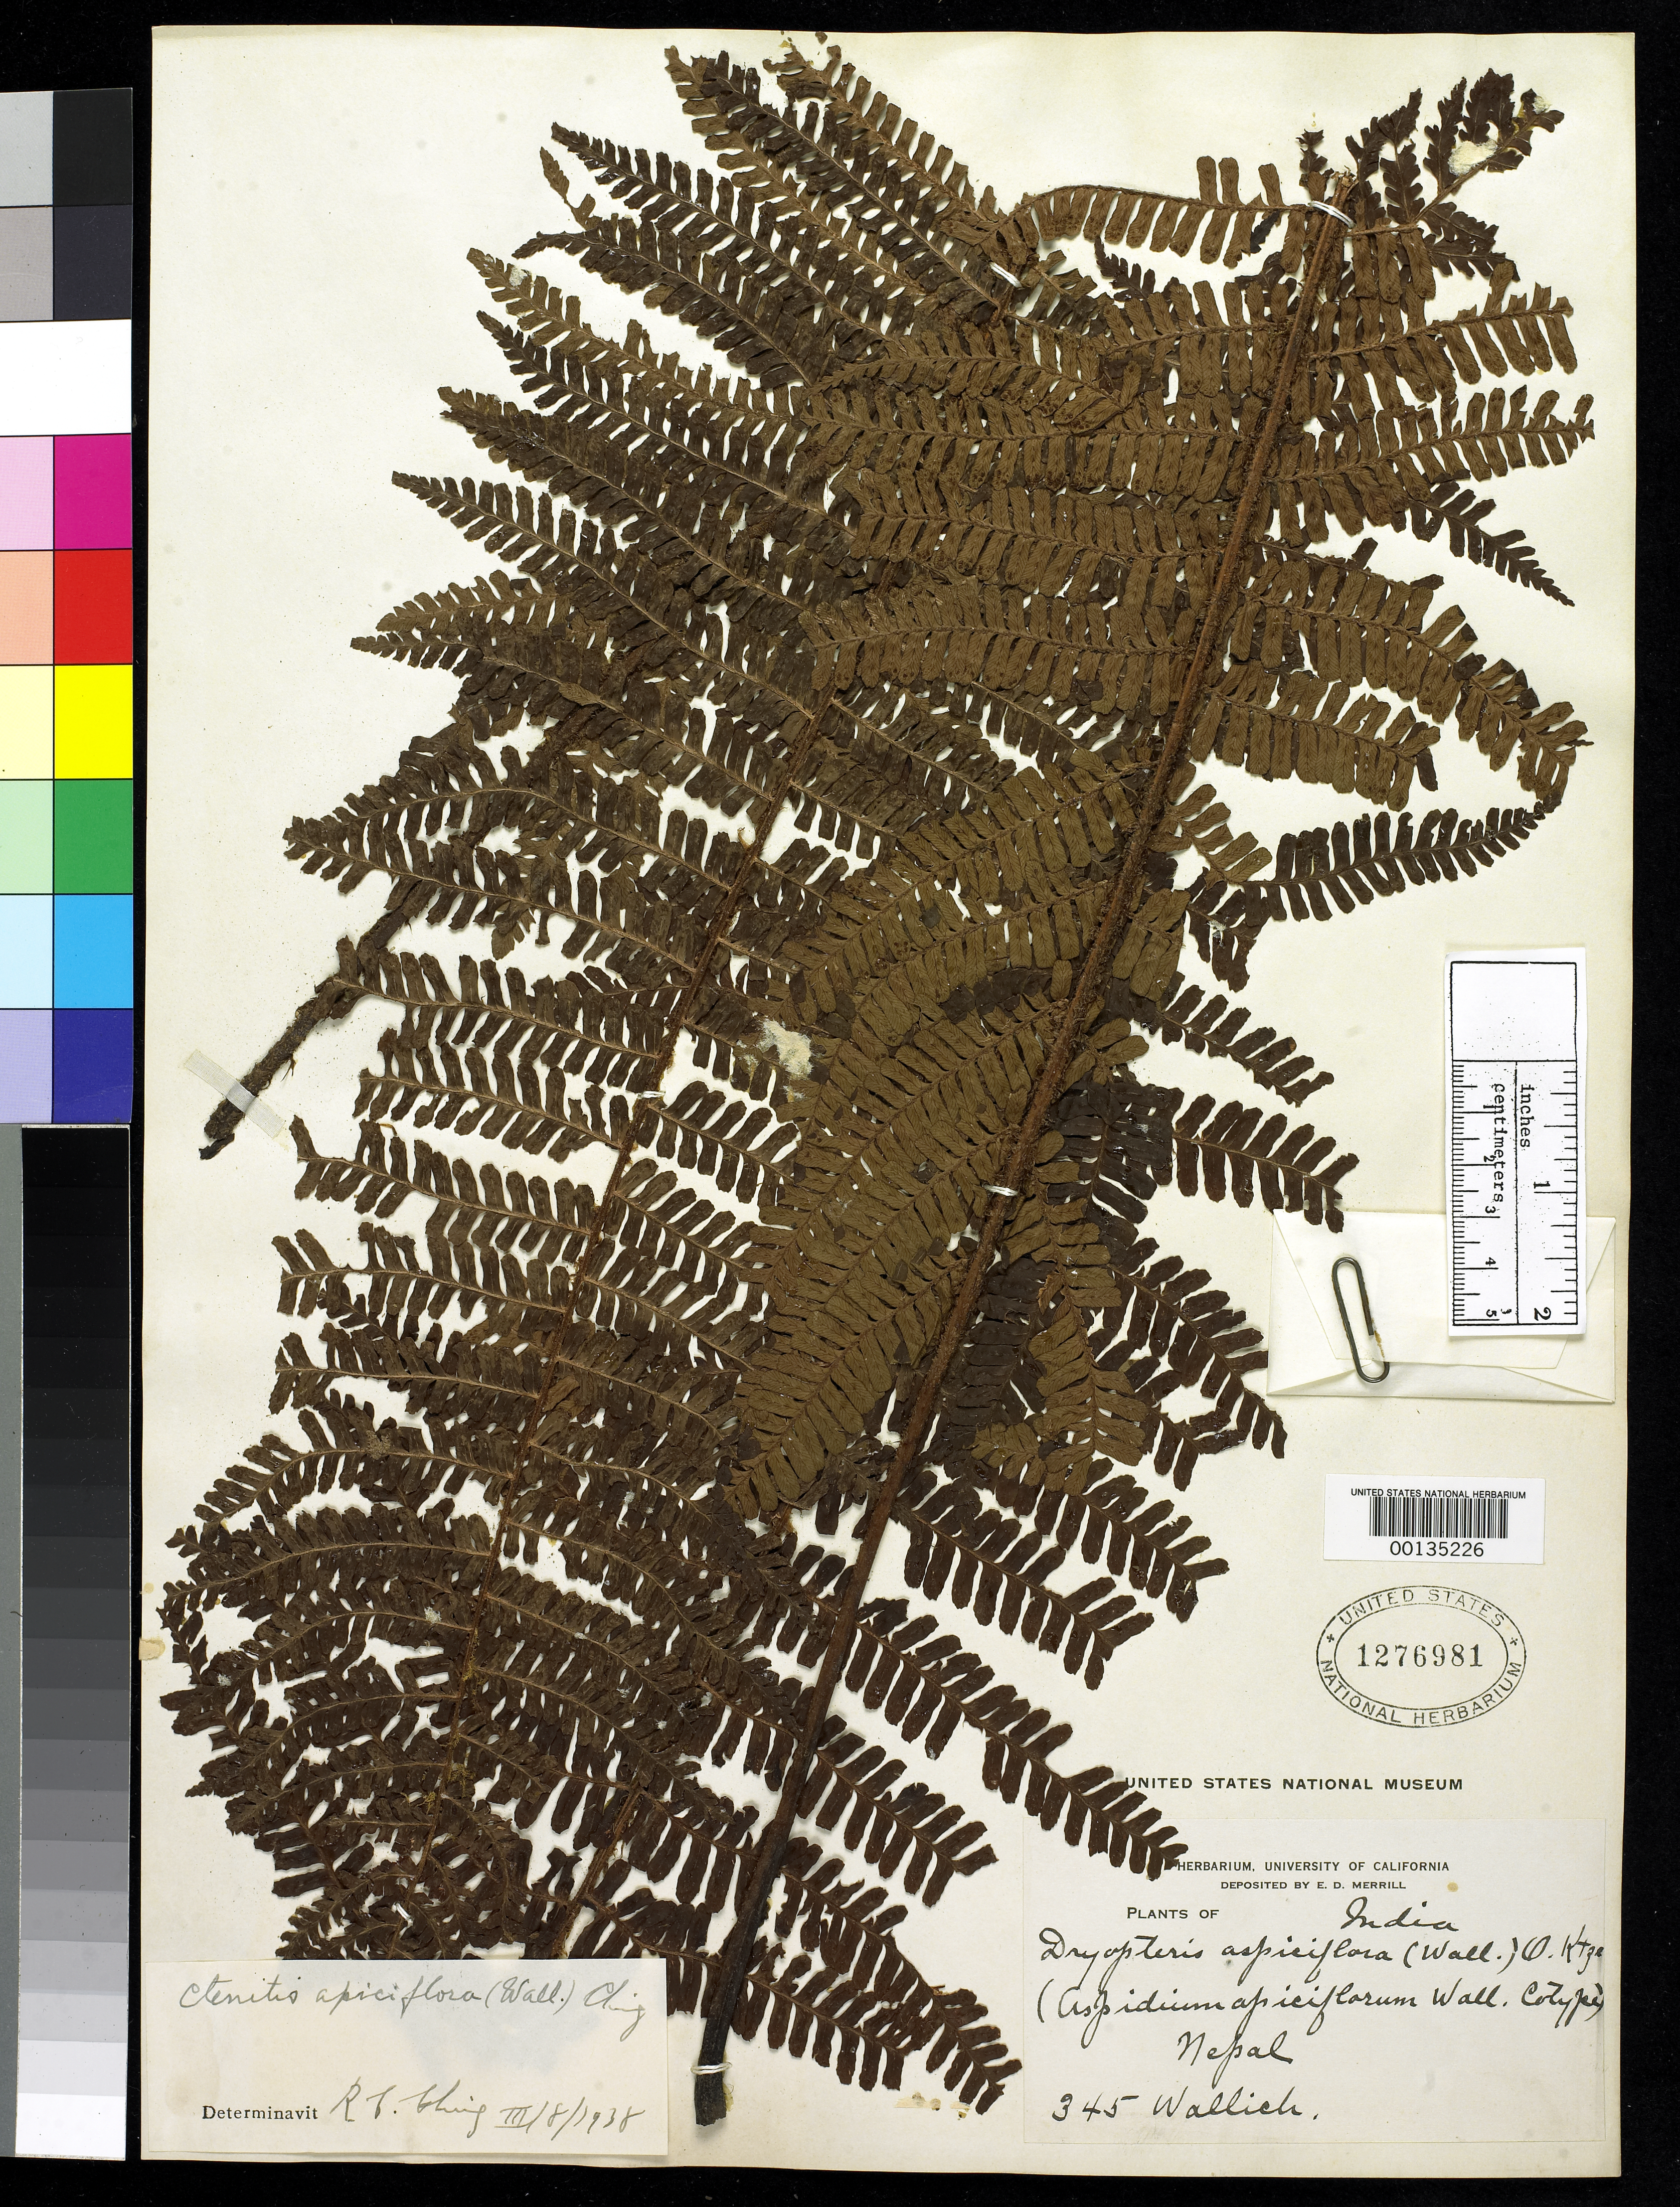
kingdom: Plantae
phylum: Tracheophyta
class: Polypodiopsida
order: Polypodiales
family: Tectariaceae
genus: Aspidium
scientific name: Aspidium apiciflorum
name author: Wall. ex Mett.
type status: Type Collection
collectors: N. Wallich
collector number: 345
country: Nepal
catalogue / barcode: US 1276981